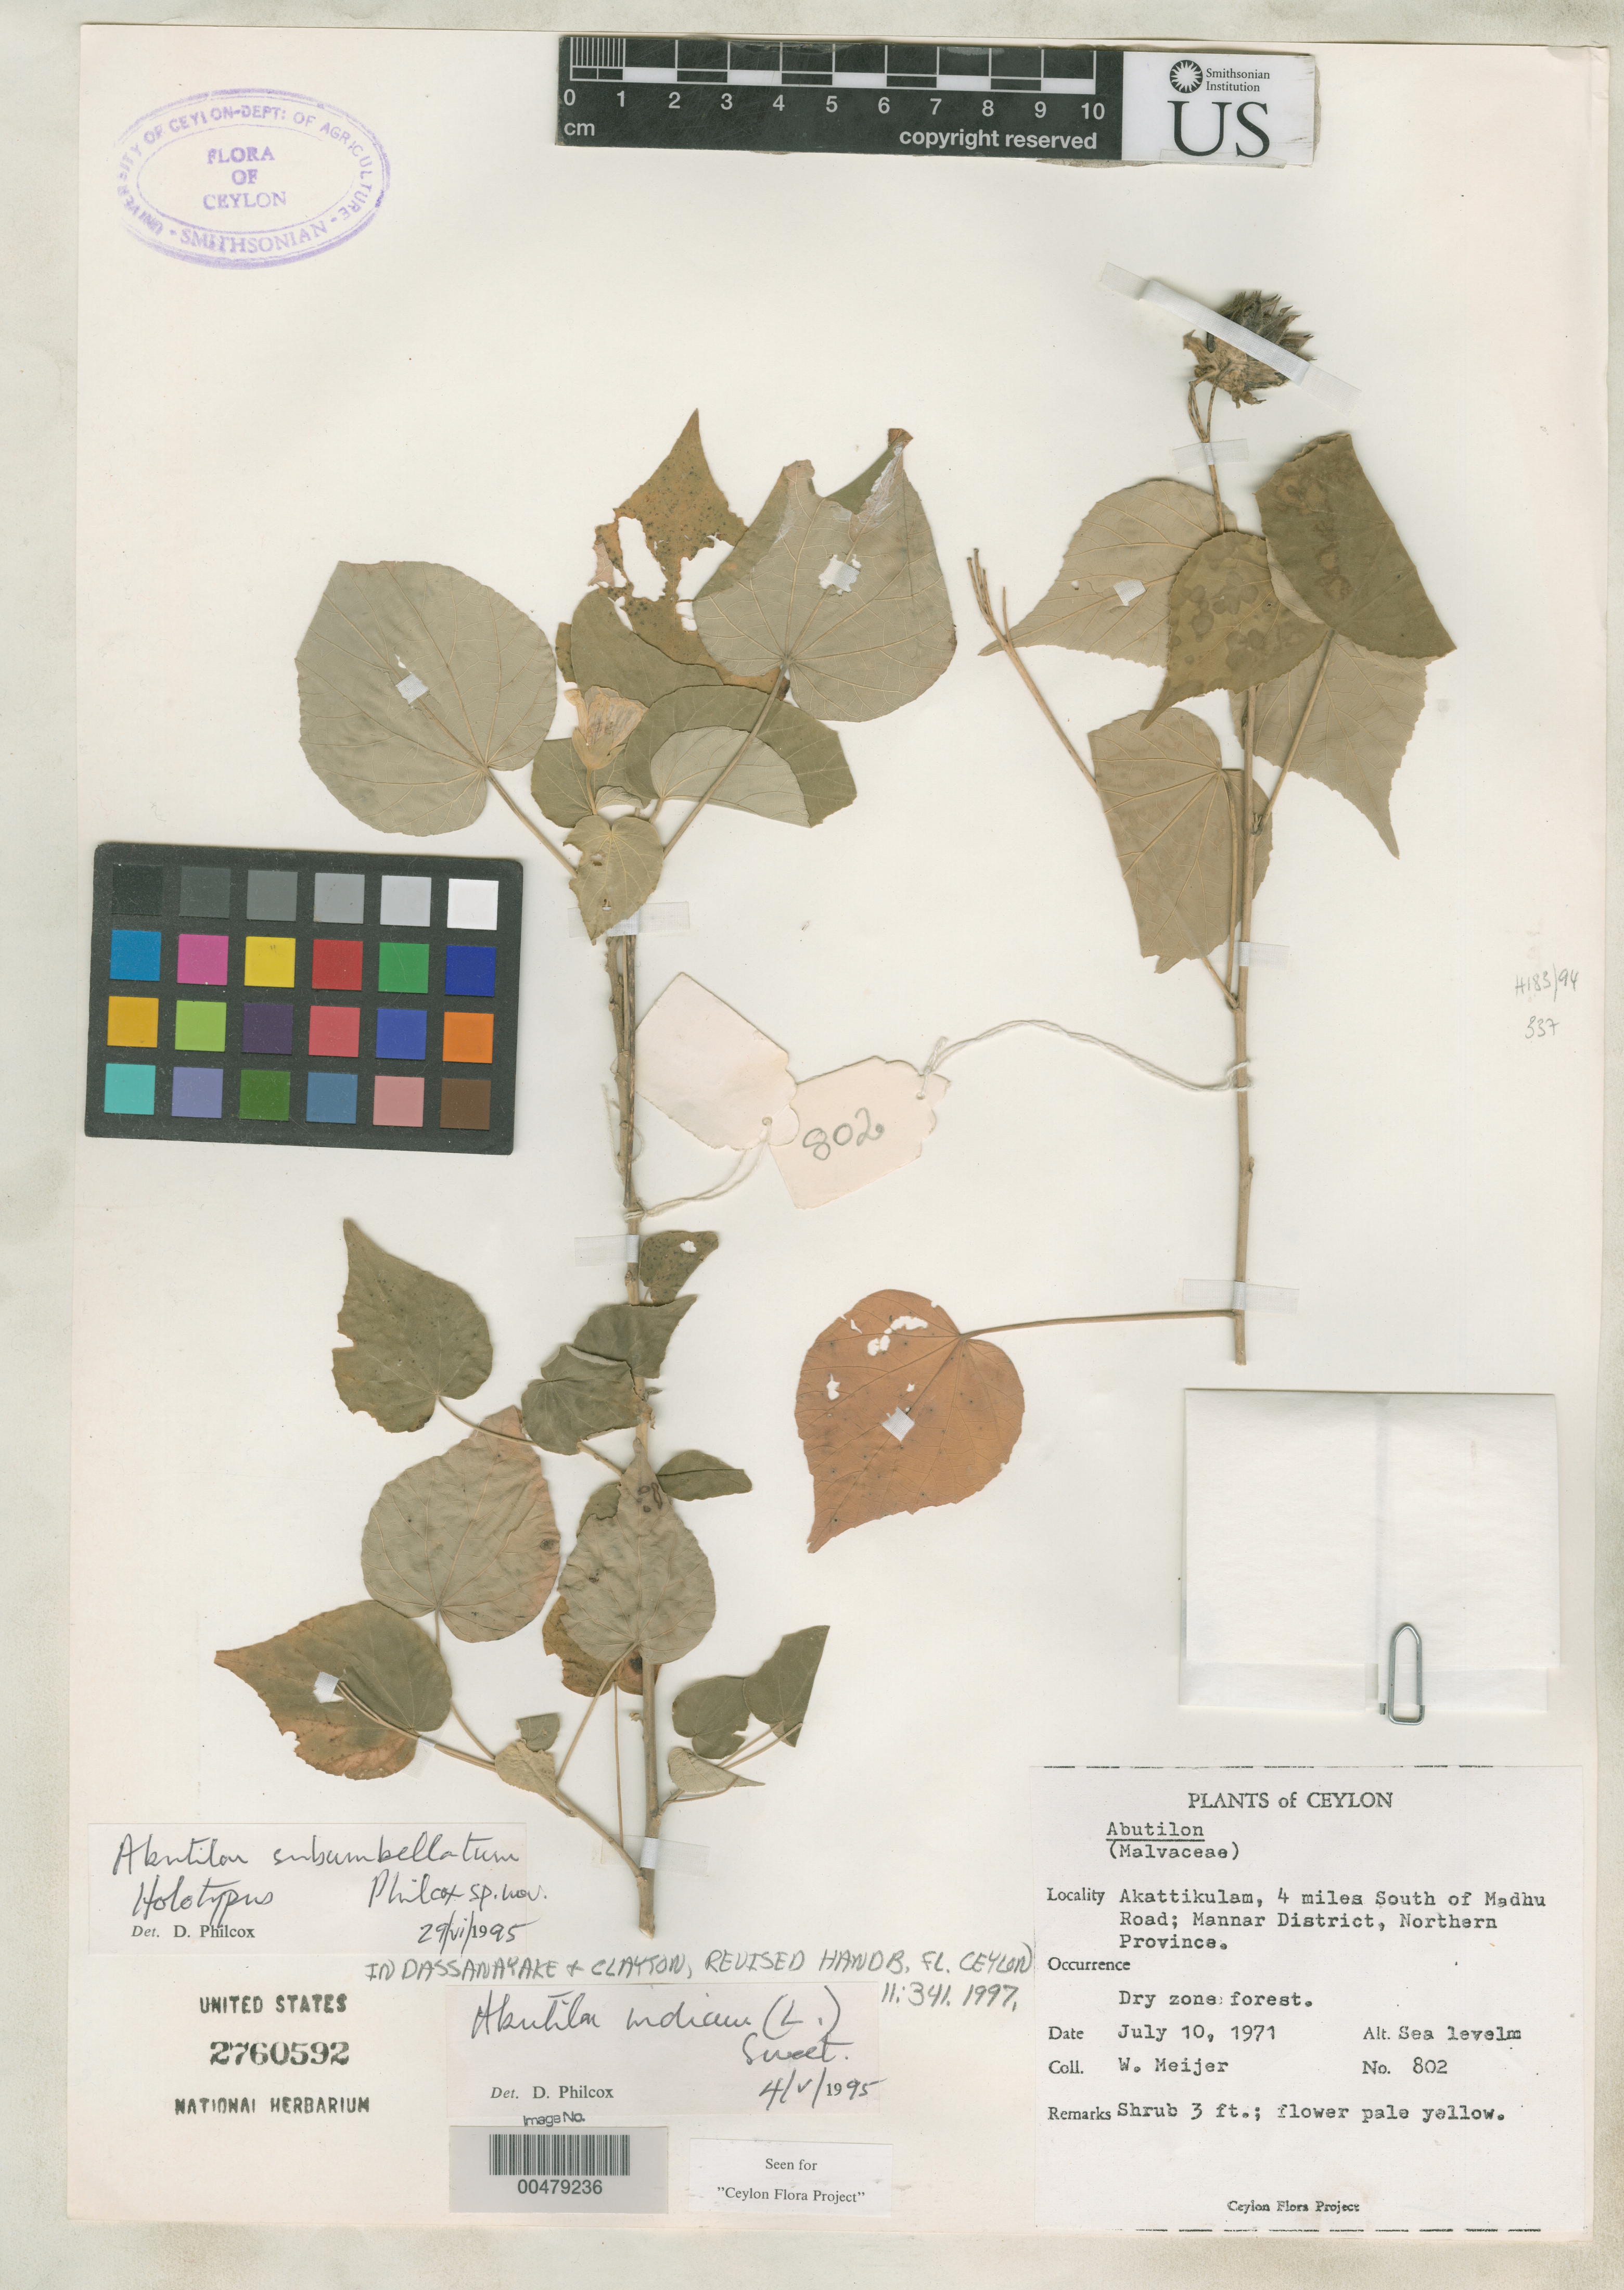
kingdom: Plantae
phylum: Tracheophyta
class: Magnoliopsida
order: Malvales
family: Malvaceae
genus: Abutilon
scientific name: Abutilon subumbellatum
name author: Philcox in Dassan. & Clayton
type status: Holotype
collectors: W. Meijer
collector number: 802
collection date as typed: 10 Jul 1971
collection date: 1971-07-10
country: Sri Lanka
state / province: Northern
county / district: Mannar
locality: Akattikulam, 4 mi S of Madhu Road.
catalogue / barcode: US 2760592